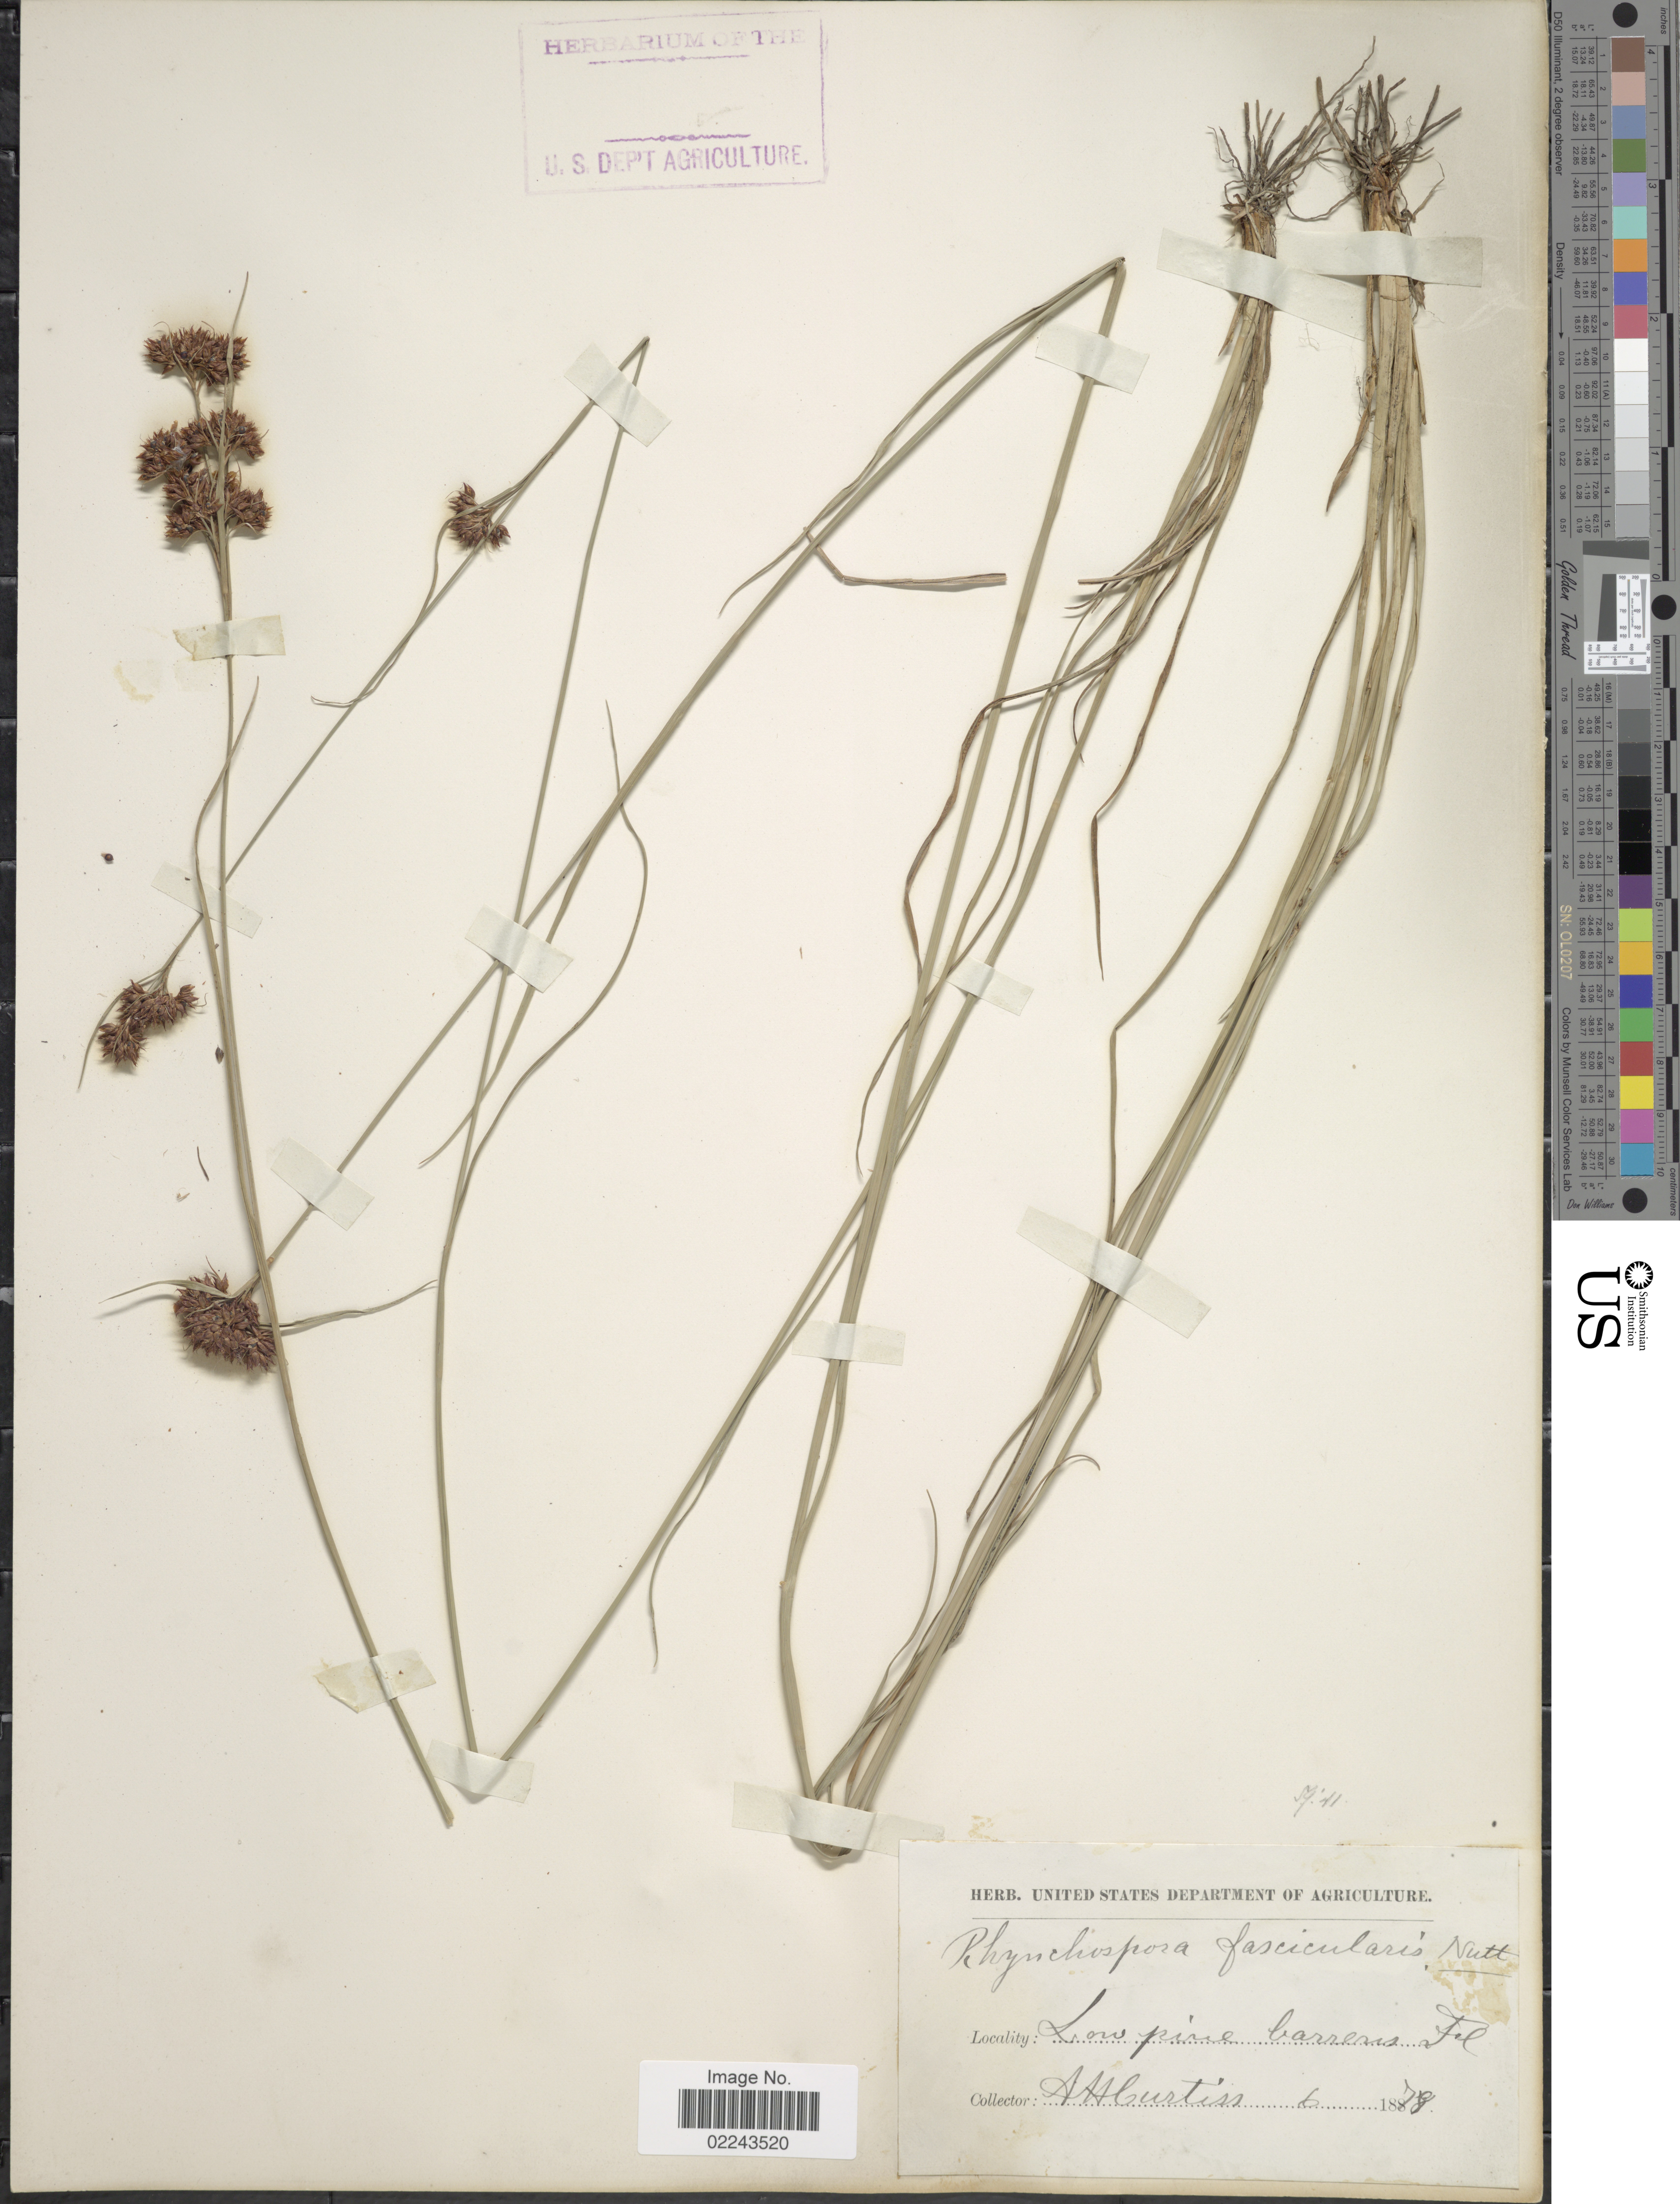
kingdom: Plantae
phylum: Tracheophyta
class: Liliopsida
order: Poales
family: Cyperaceae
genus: Rhynchospora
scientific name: Rhynchospora fascicularis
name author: (Michx.) Vahl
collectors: A. H. Curtiss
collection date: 1878-06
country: United States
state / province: Florida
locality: Florida